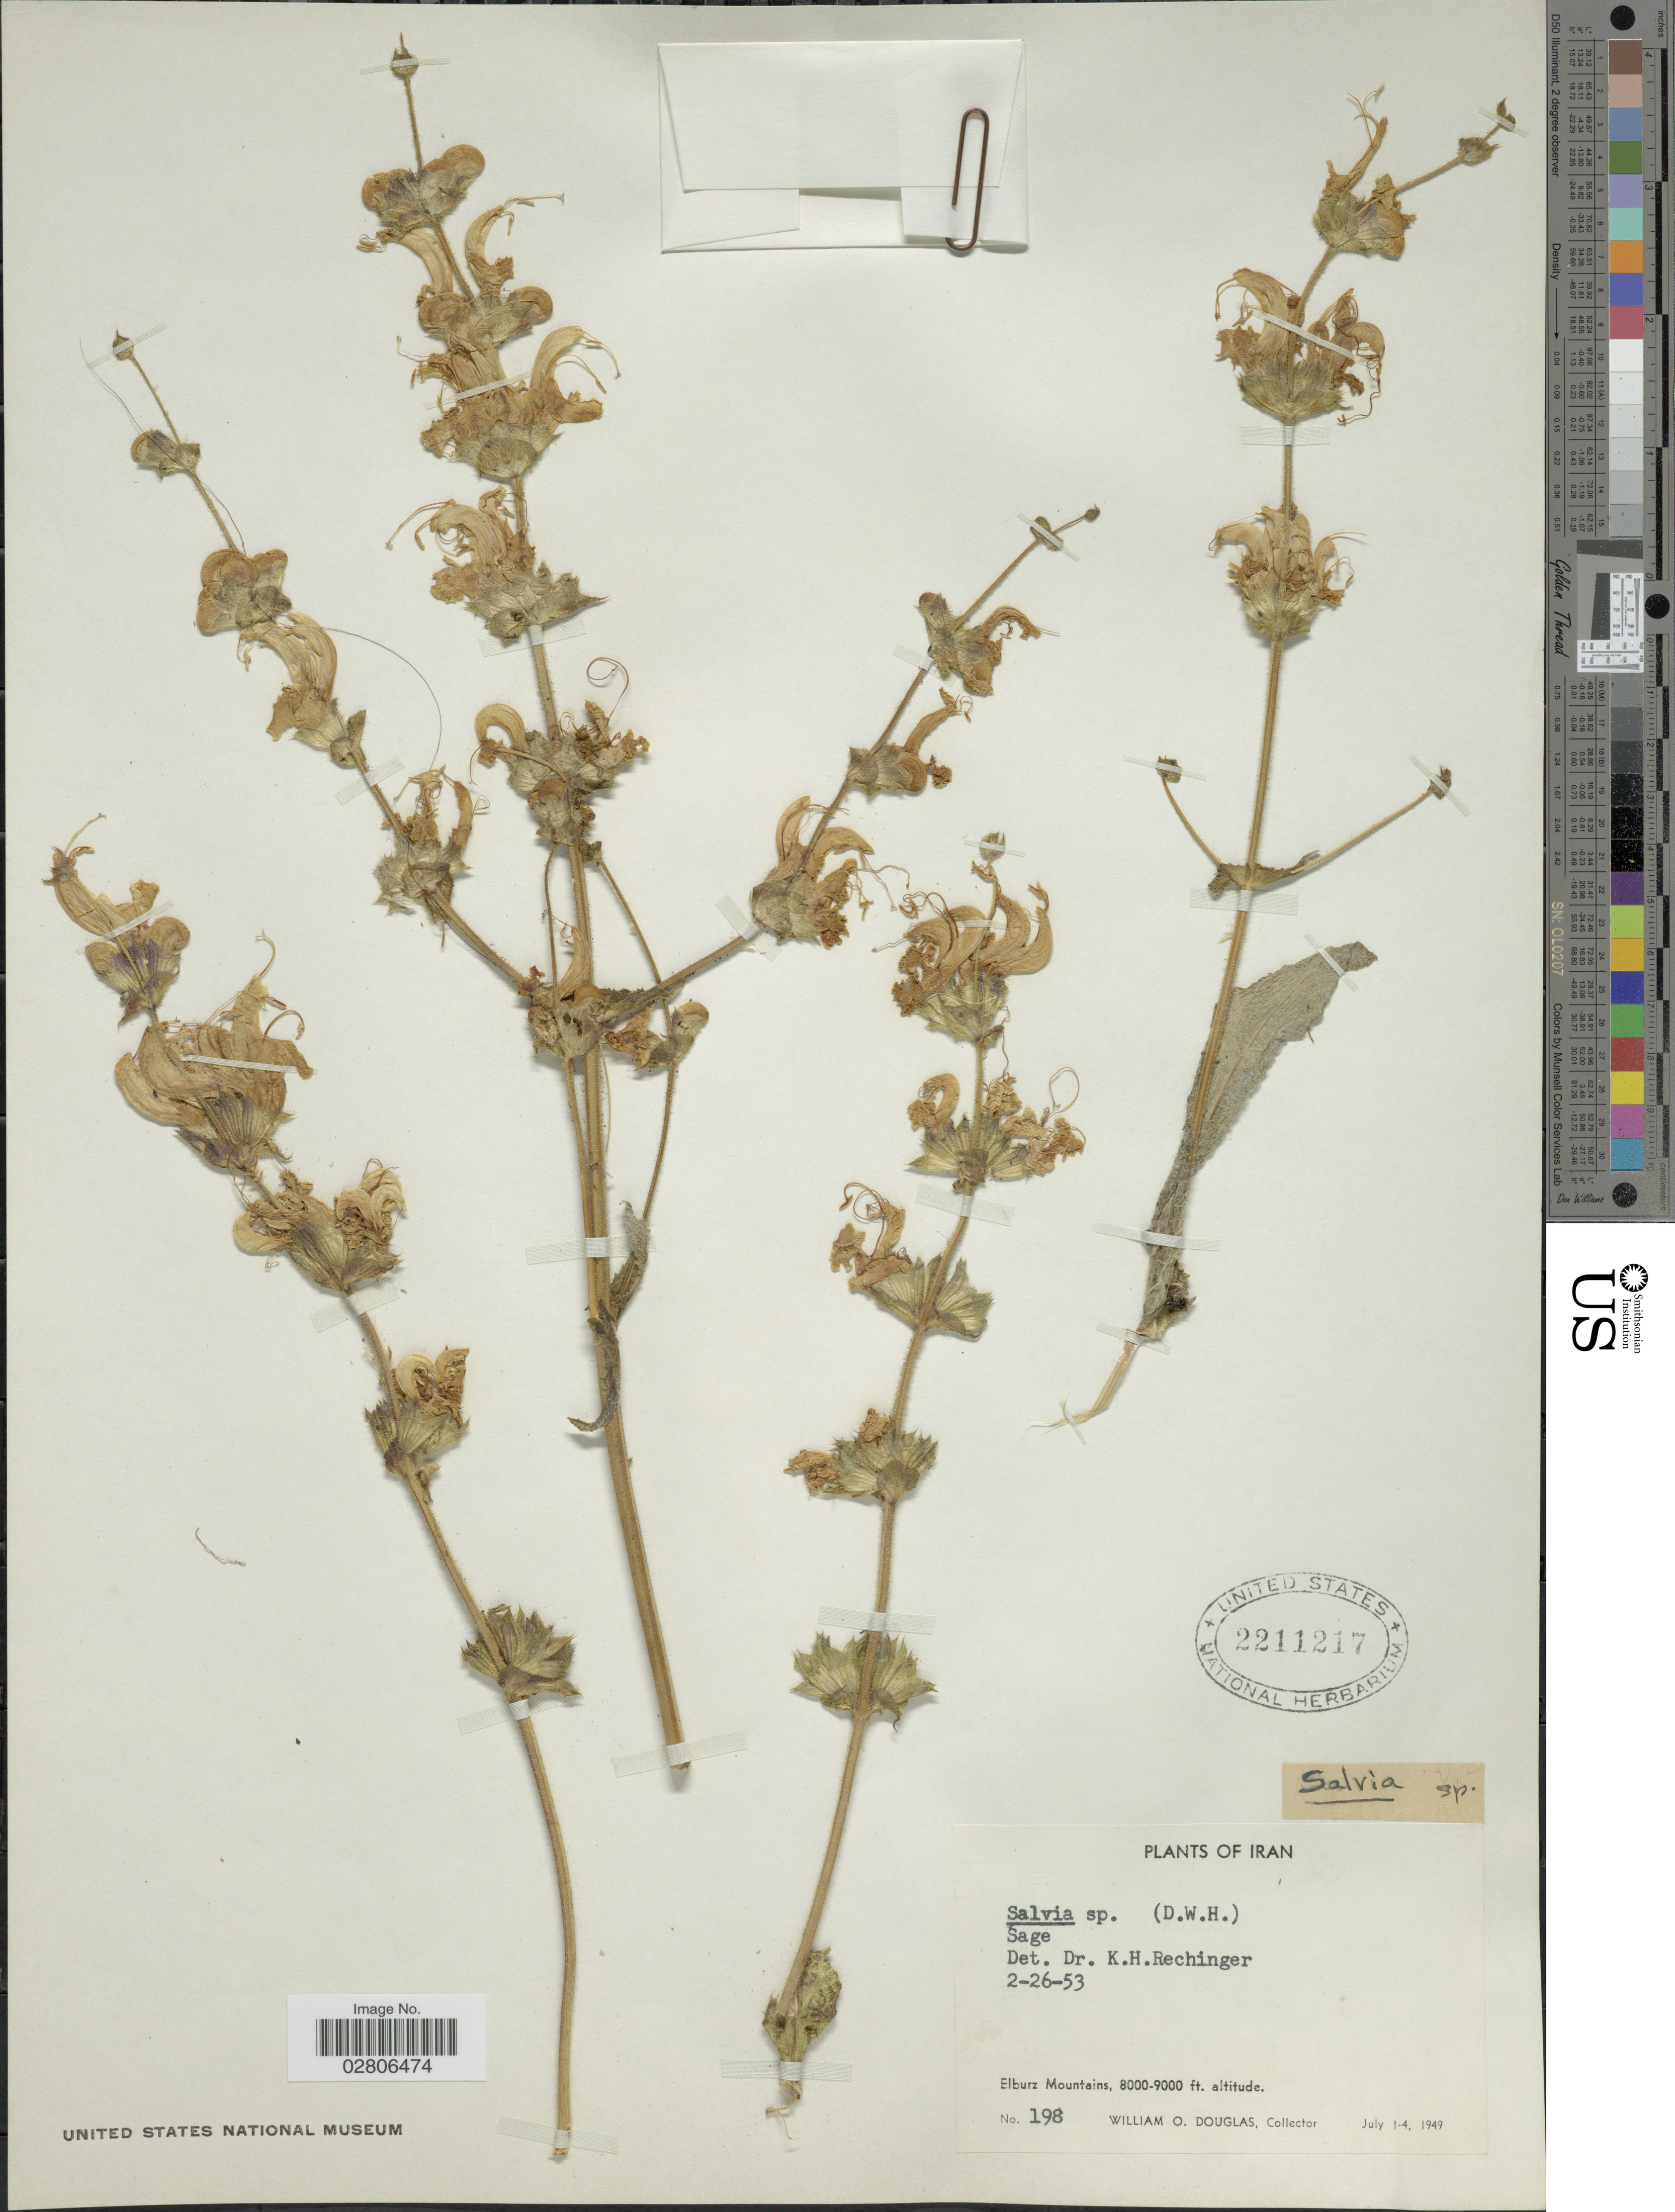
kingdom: Plantae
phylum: Tracheophyta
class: Magnoliopsida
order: Lamiales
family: Lamiaceae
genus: Salvia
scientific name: Salvia sp.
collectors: W. Douglas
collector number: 198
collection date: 1949-07-01/1949-07-04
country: Iran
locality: Elburz Mountains.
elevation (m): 2438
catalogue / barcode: US 2211217